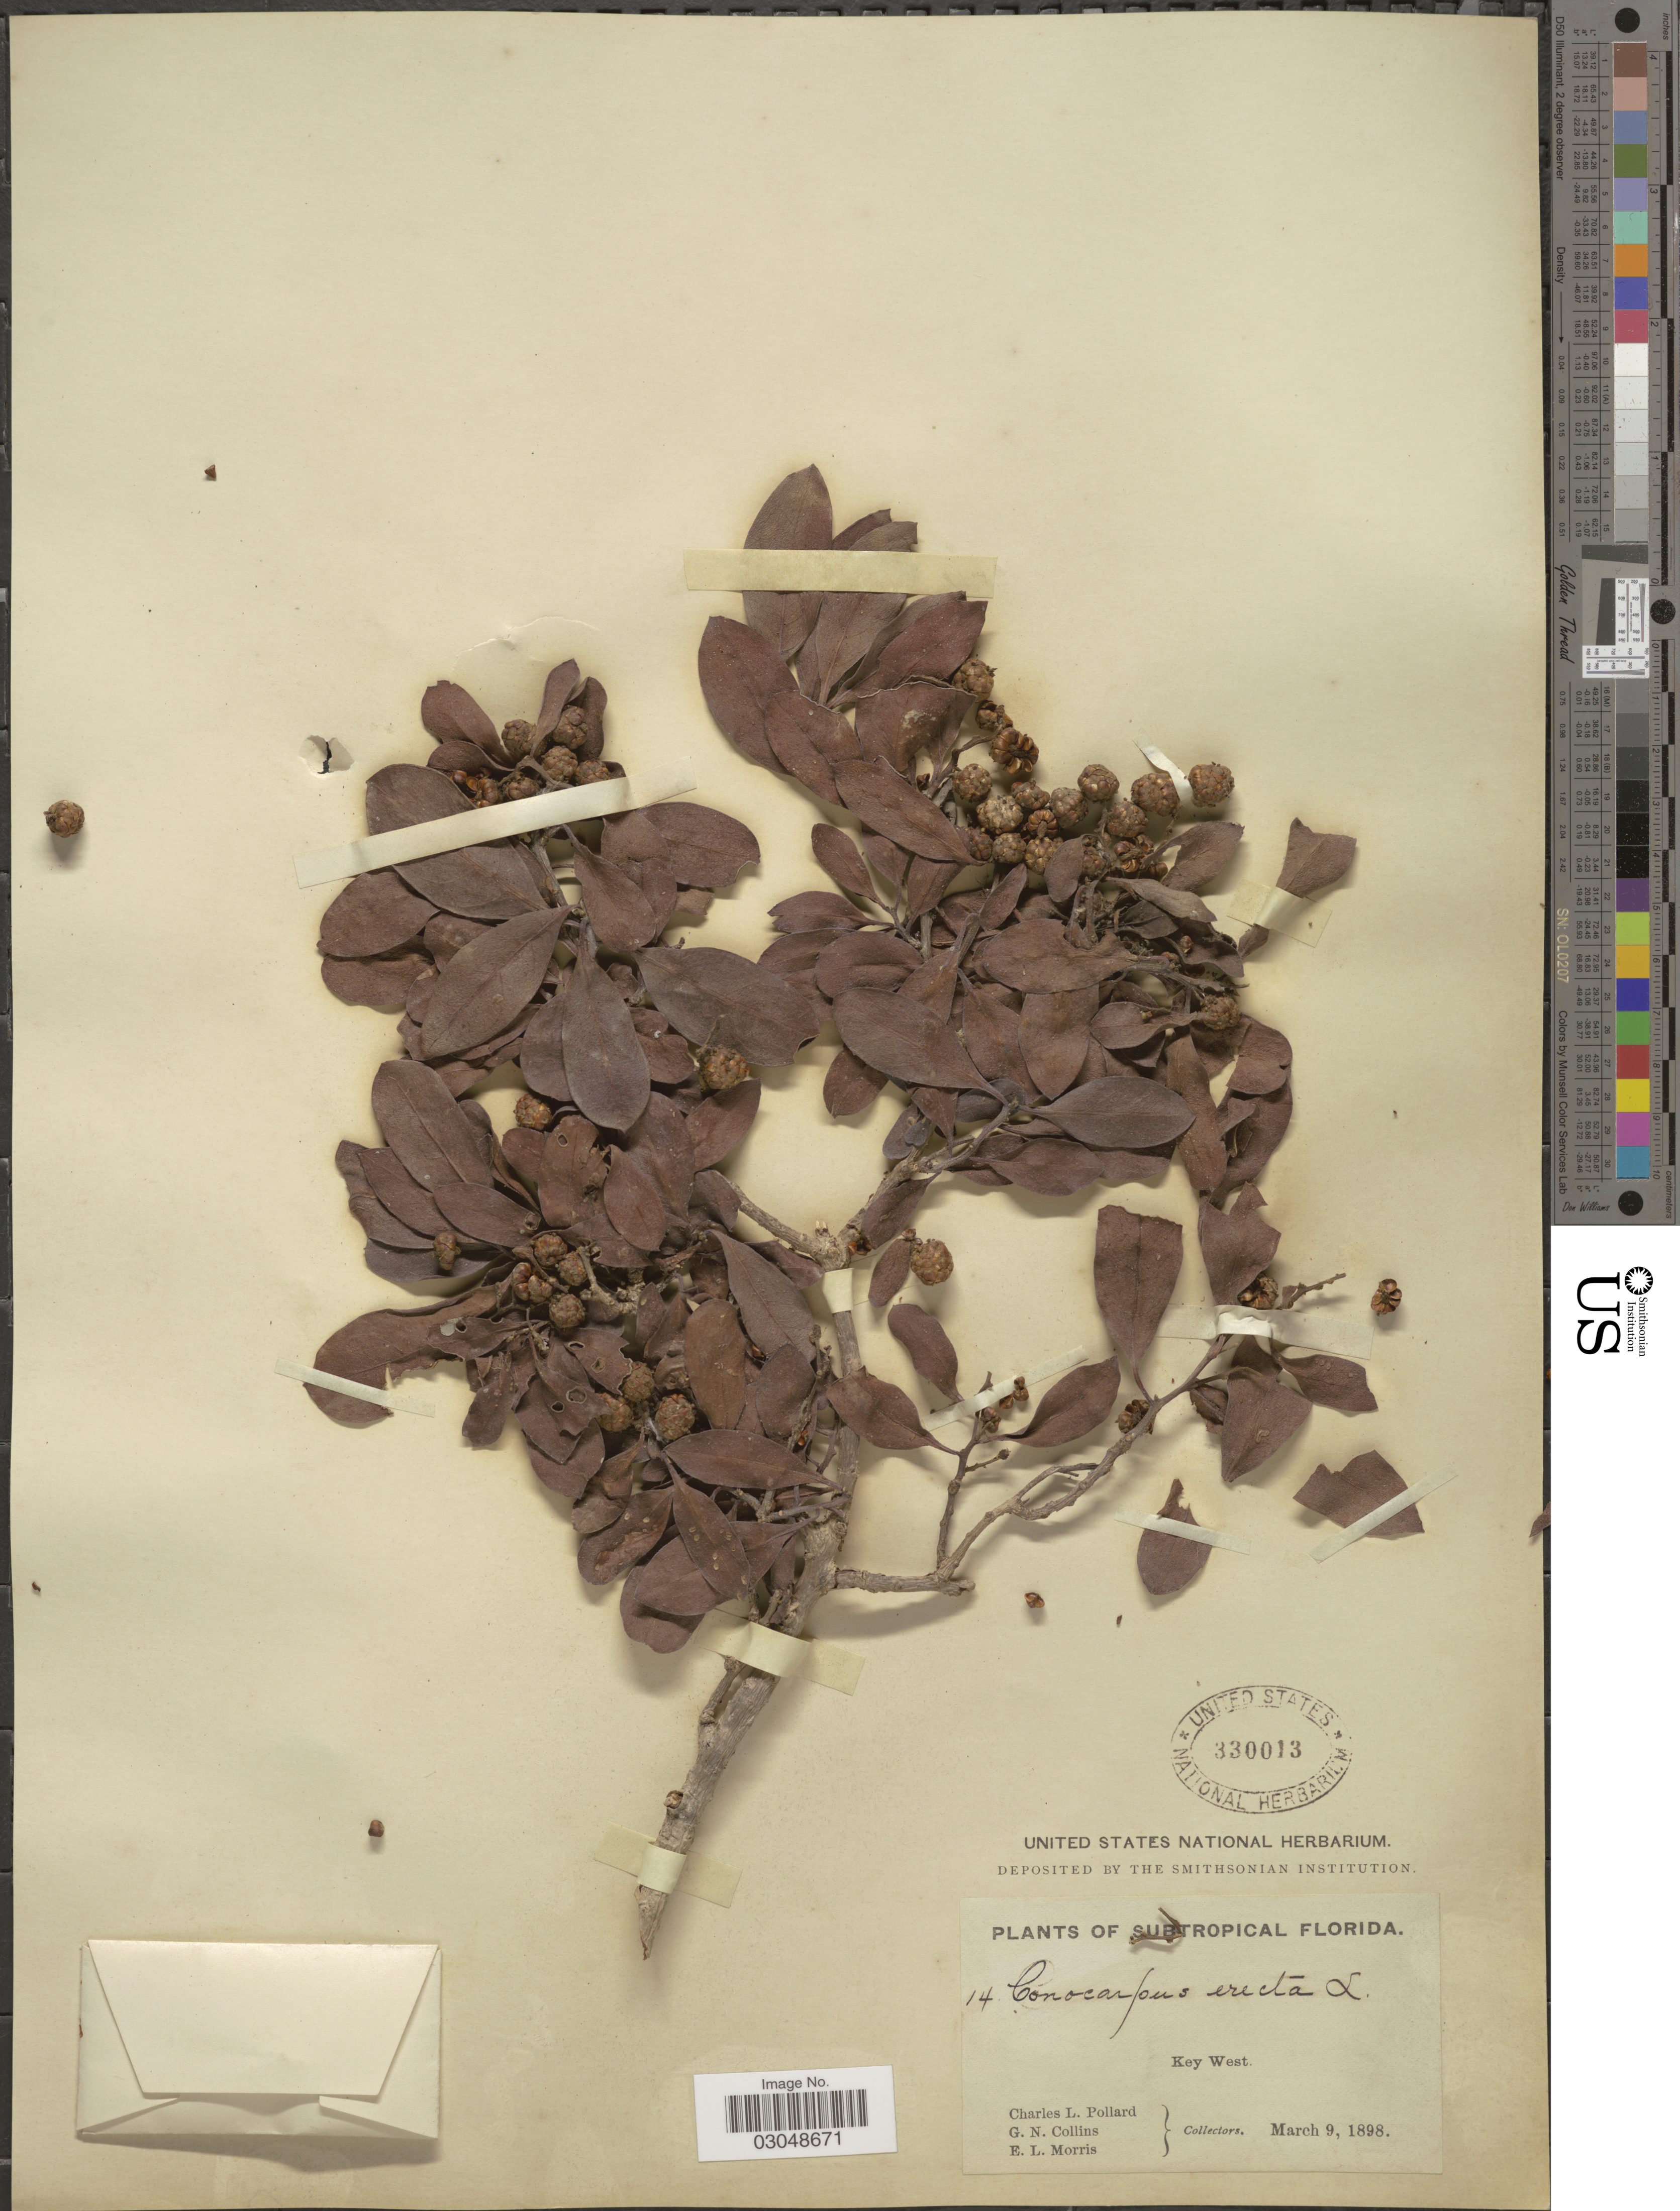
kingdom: Plantae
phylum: Tracheophyta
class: Magnoliopsida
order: Myrtales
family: Combretaceae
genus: Conocarpus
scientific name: Conocarpus erectus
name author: L.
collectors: C. L. Pollard, G. Collins & E. Morris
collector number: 14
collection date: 1898-03-09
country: United States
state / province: Florida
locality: Subtropical Florida. Key West.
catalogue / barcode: US 330013